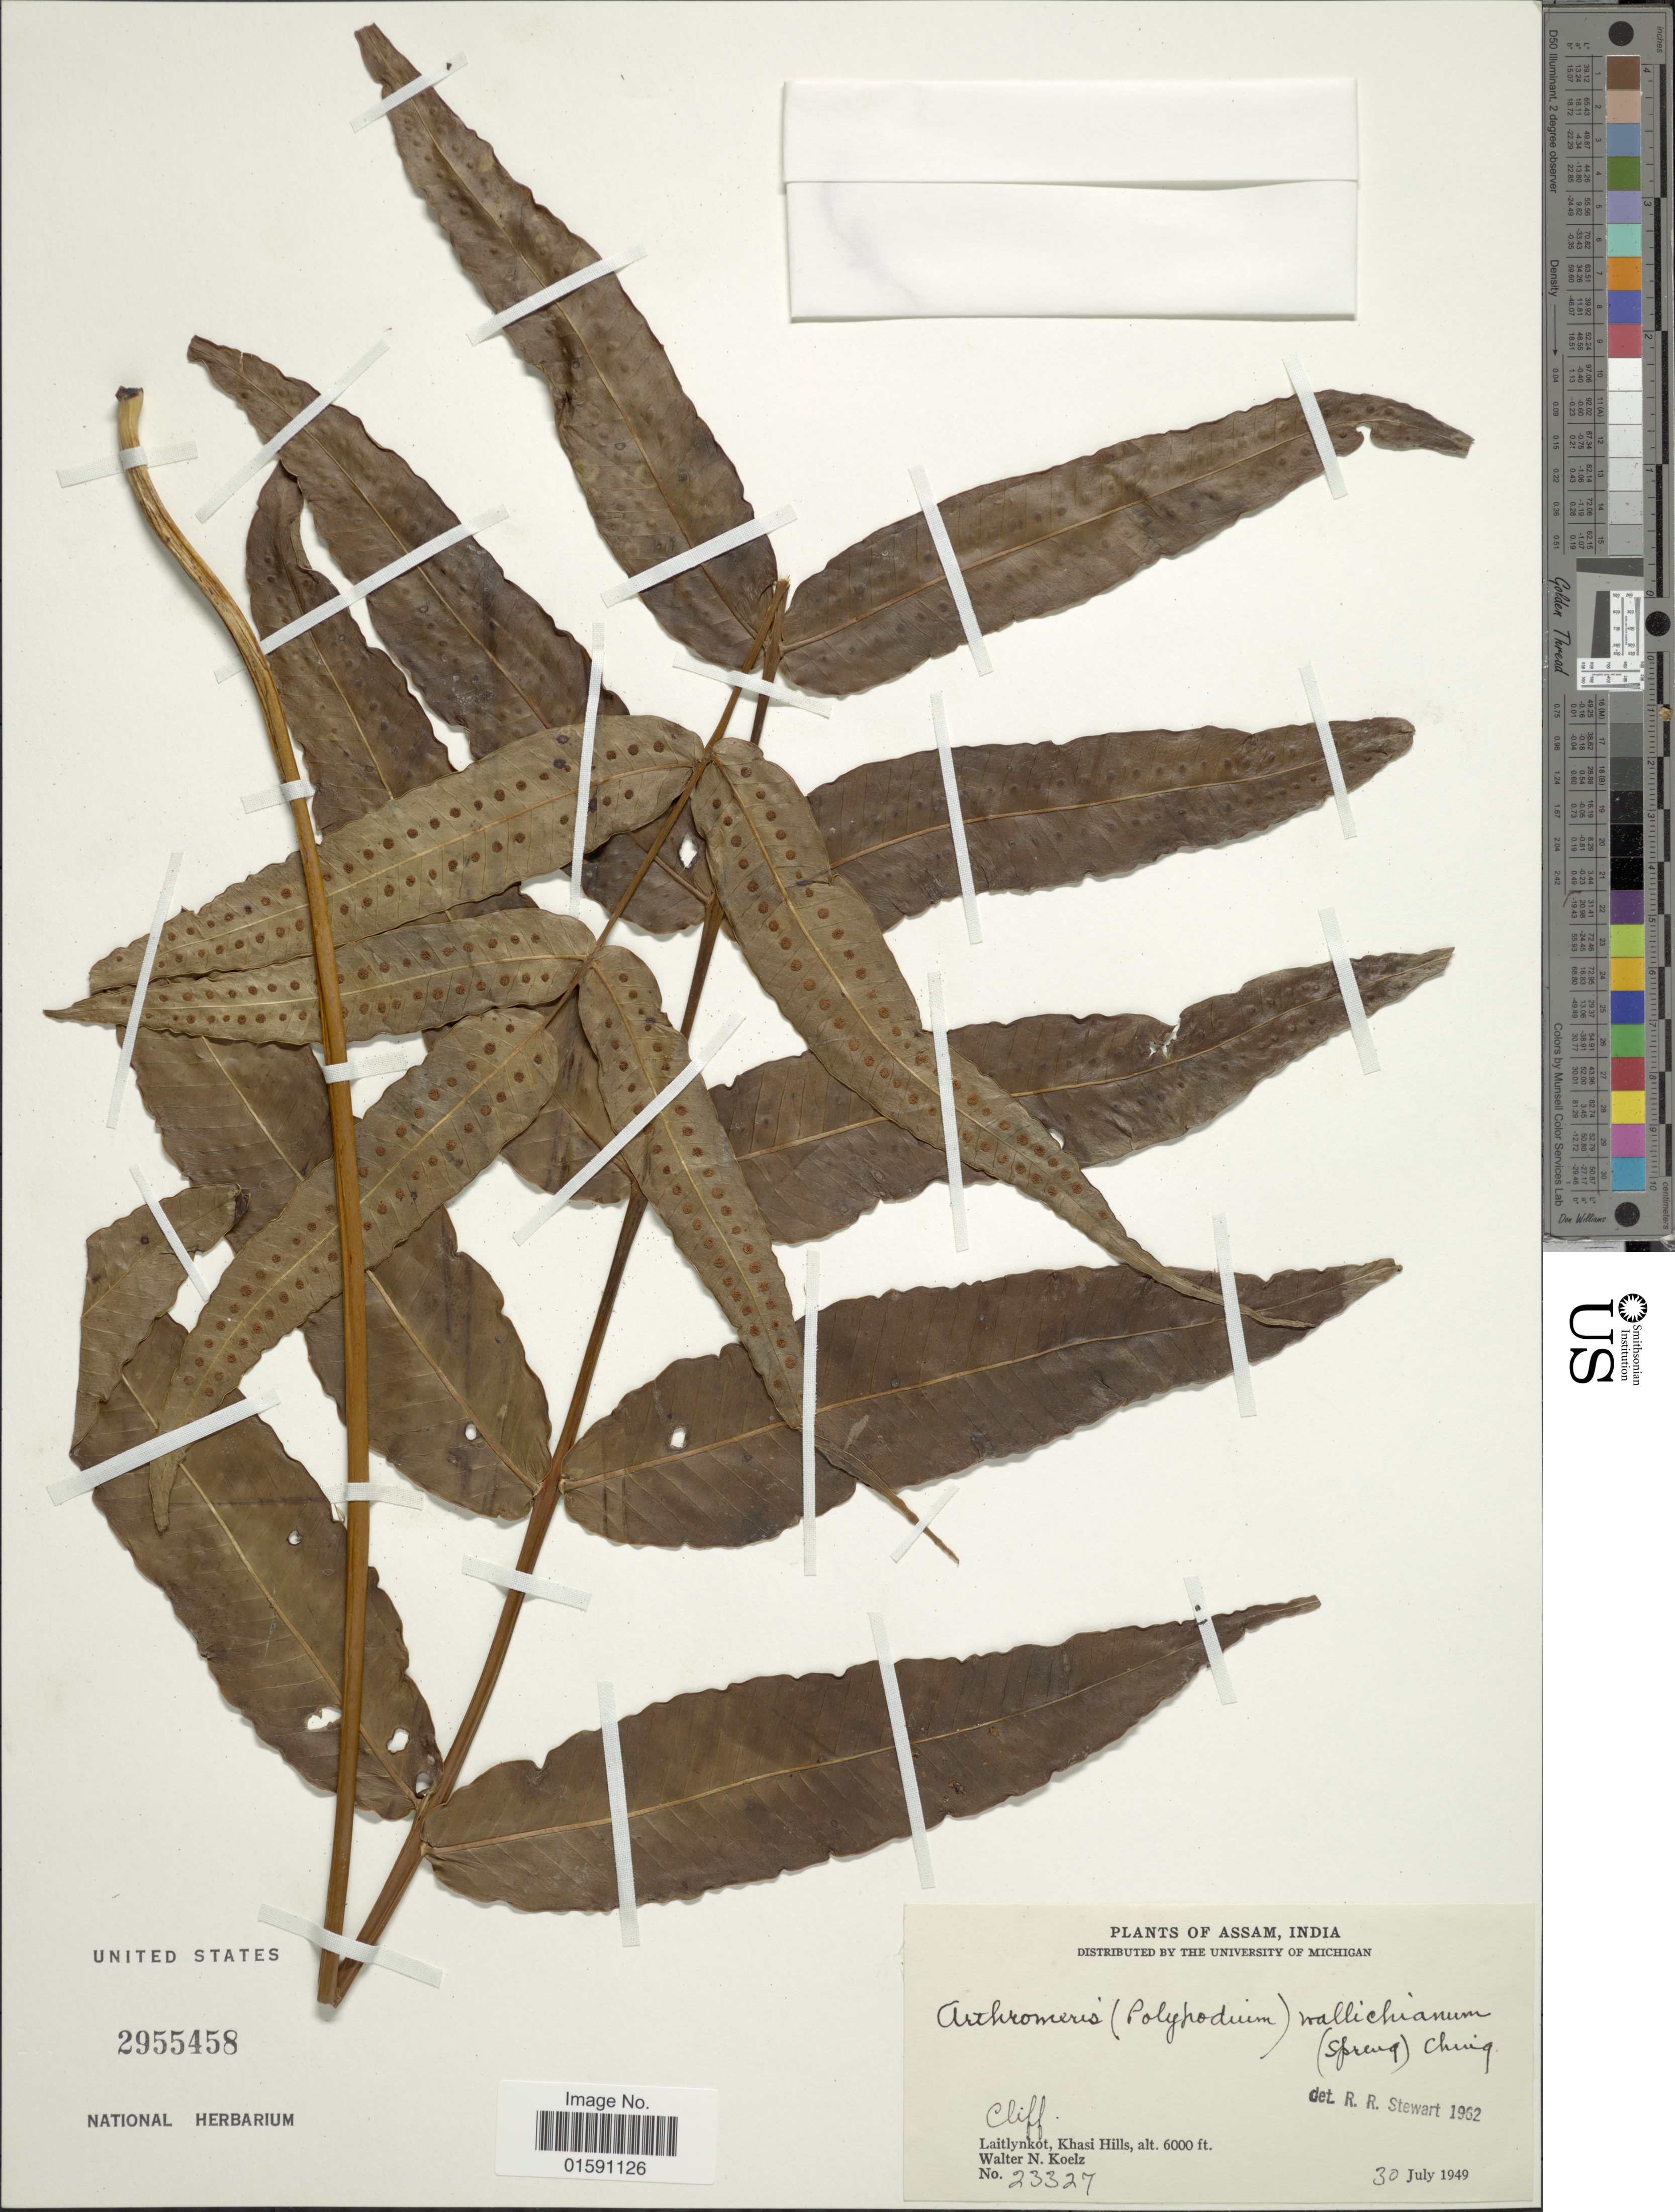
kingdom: Plantae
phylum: Tracheophyta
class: Polypodiopsida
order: Polypodiales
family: Polypodiaceae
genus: Arthromeris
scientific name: Arthromeris wallichiana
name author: (Spreng.) Ching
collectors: W. N. Koelz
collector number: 23327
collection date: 1949-07-30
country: India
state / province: Meghalaya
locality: Laitlynkot, Khasi Hills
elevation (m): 1829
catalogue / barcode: US 2955458